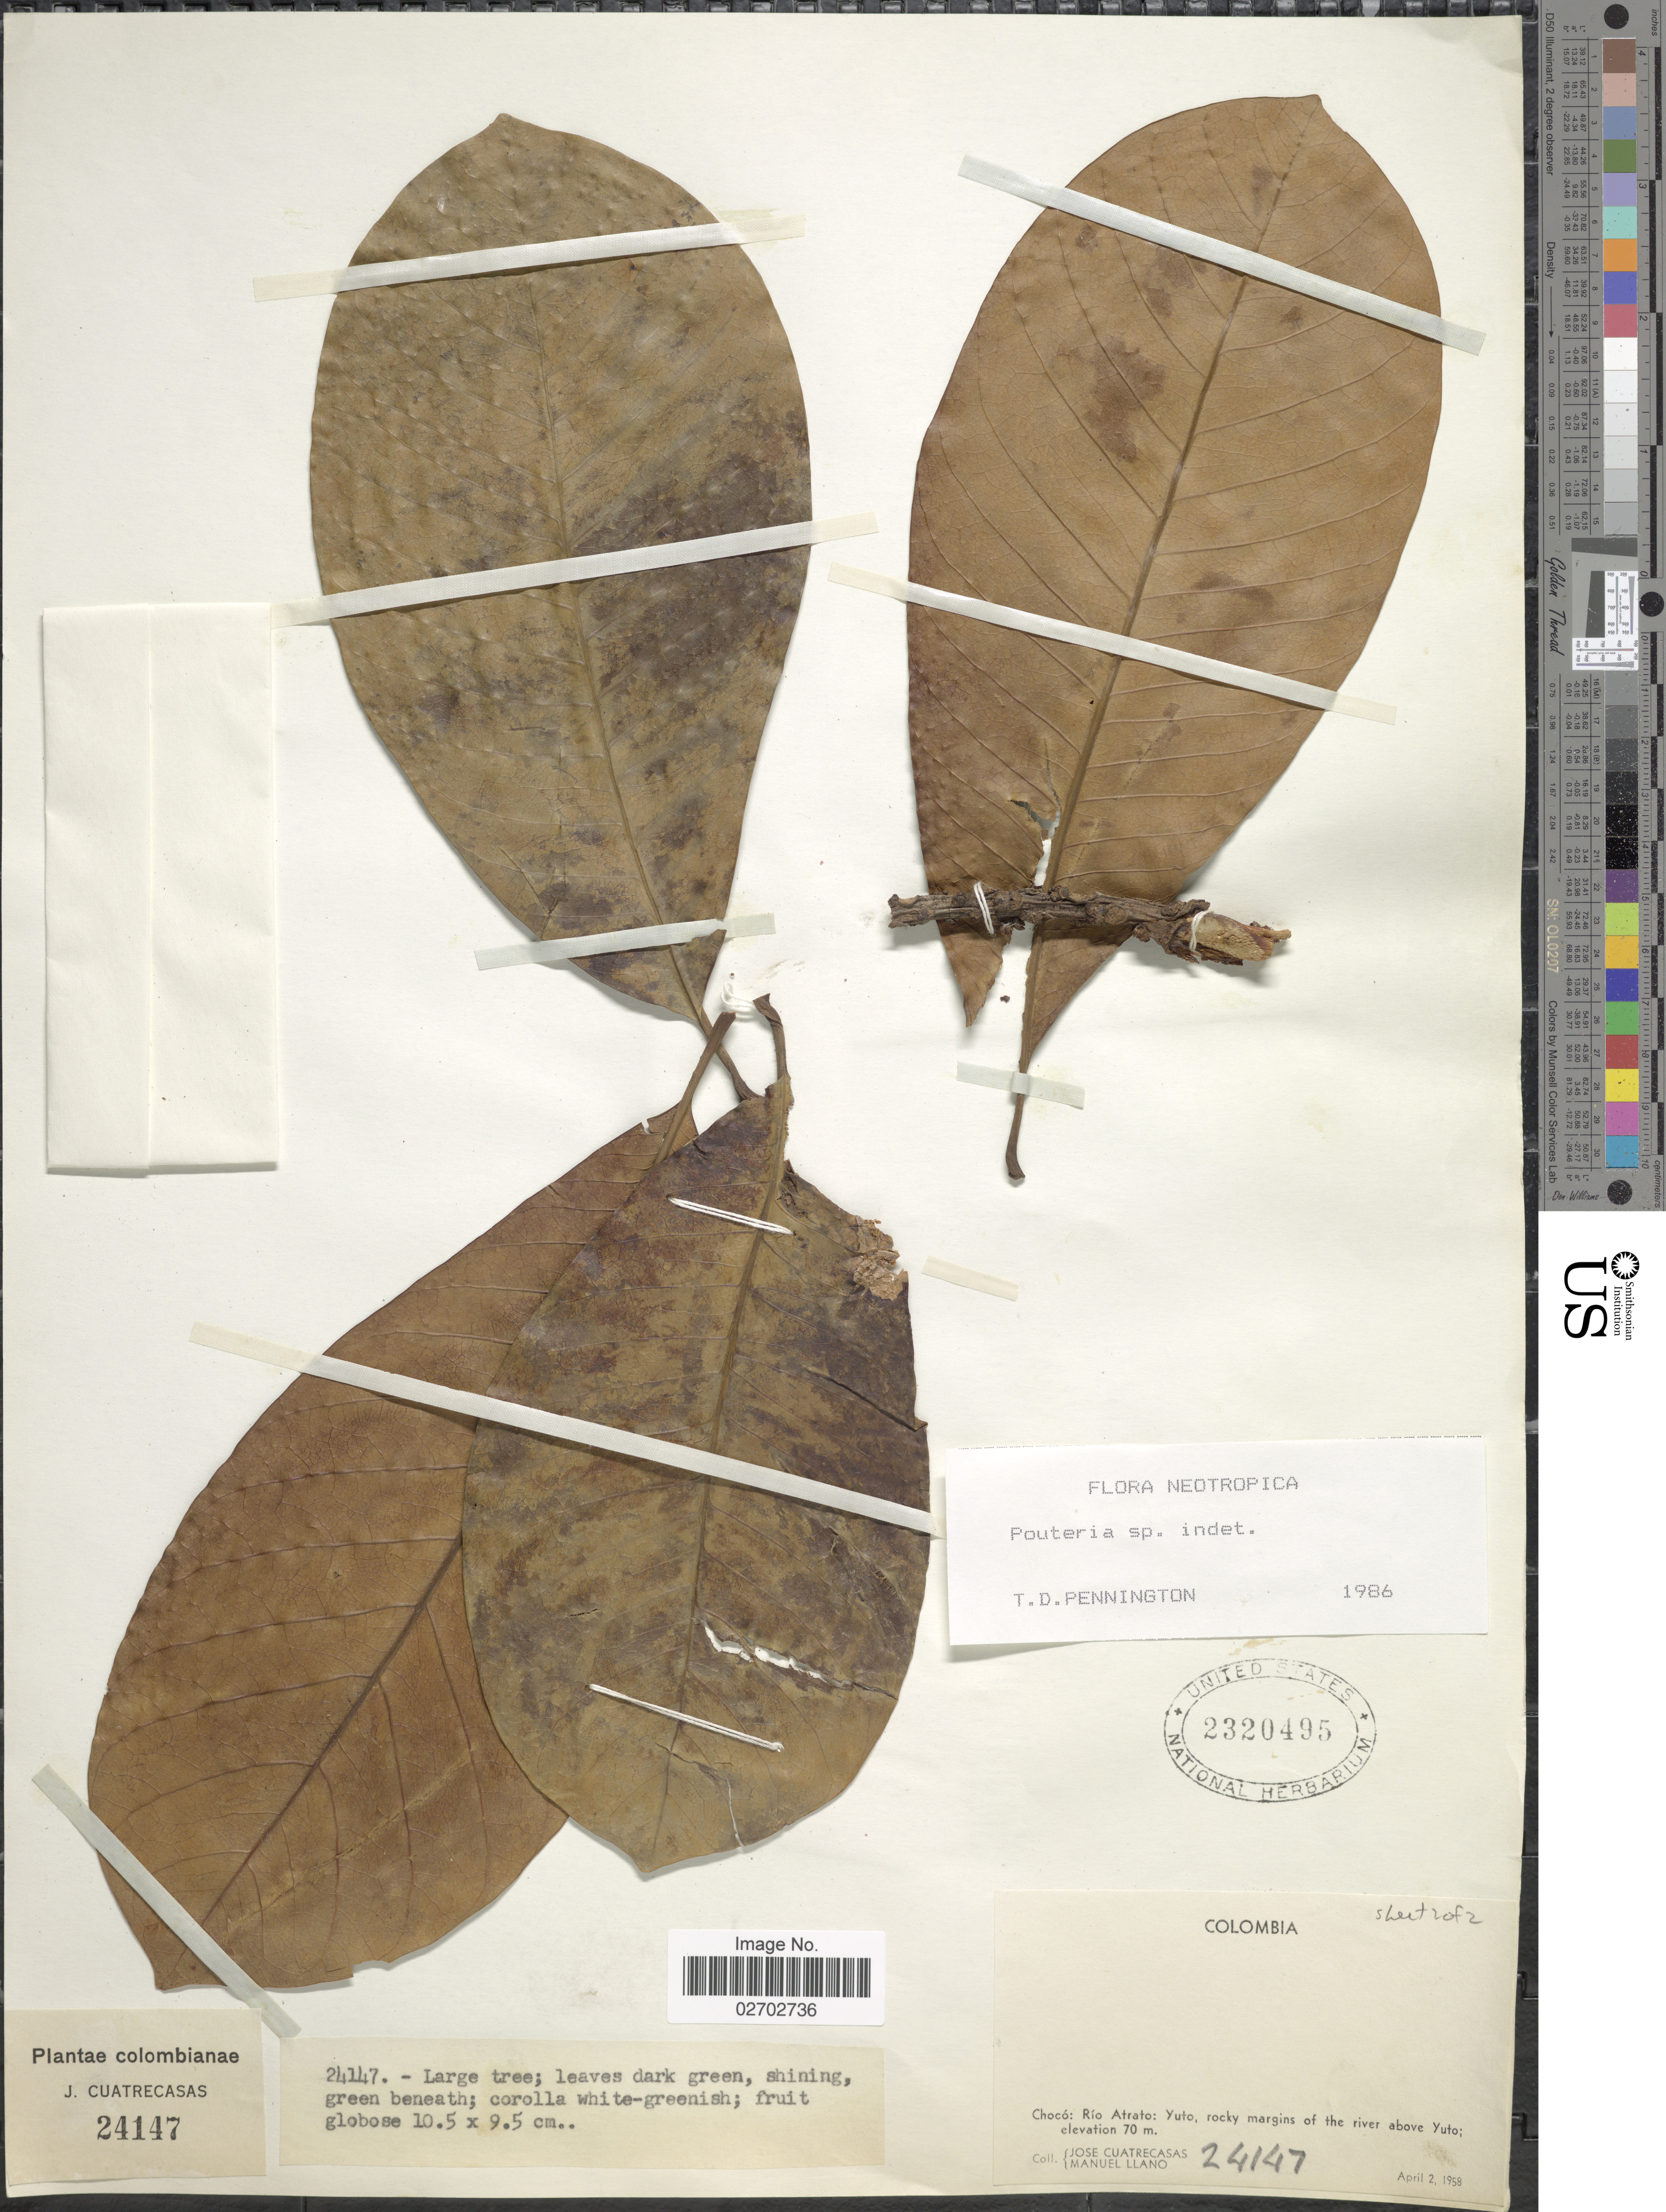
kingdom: Plantae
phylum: Tracheophyta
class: Magnoliopsida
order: Ericales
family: Sapotaceae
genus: Pouteria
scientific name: Pouteria sp.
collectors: J. Cuatrecasas & M. Llano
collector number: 24147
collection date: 1958-04-02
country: Colombia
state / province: Chocó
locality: Rio Atrato: Yuto, river above Yuto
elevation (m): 70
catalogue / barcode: US 2320495